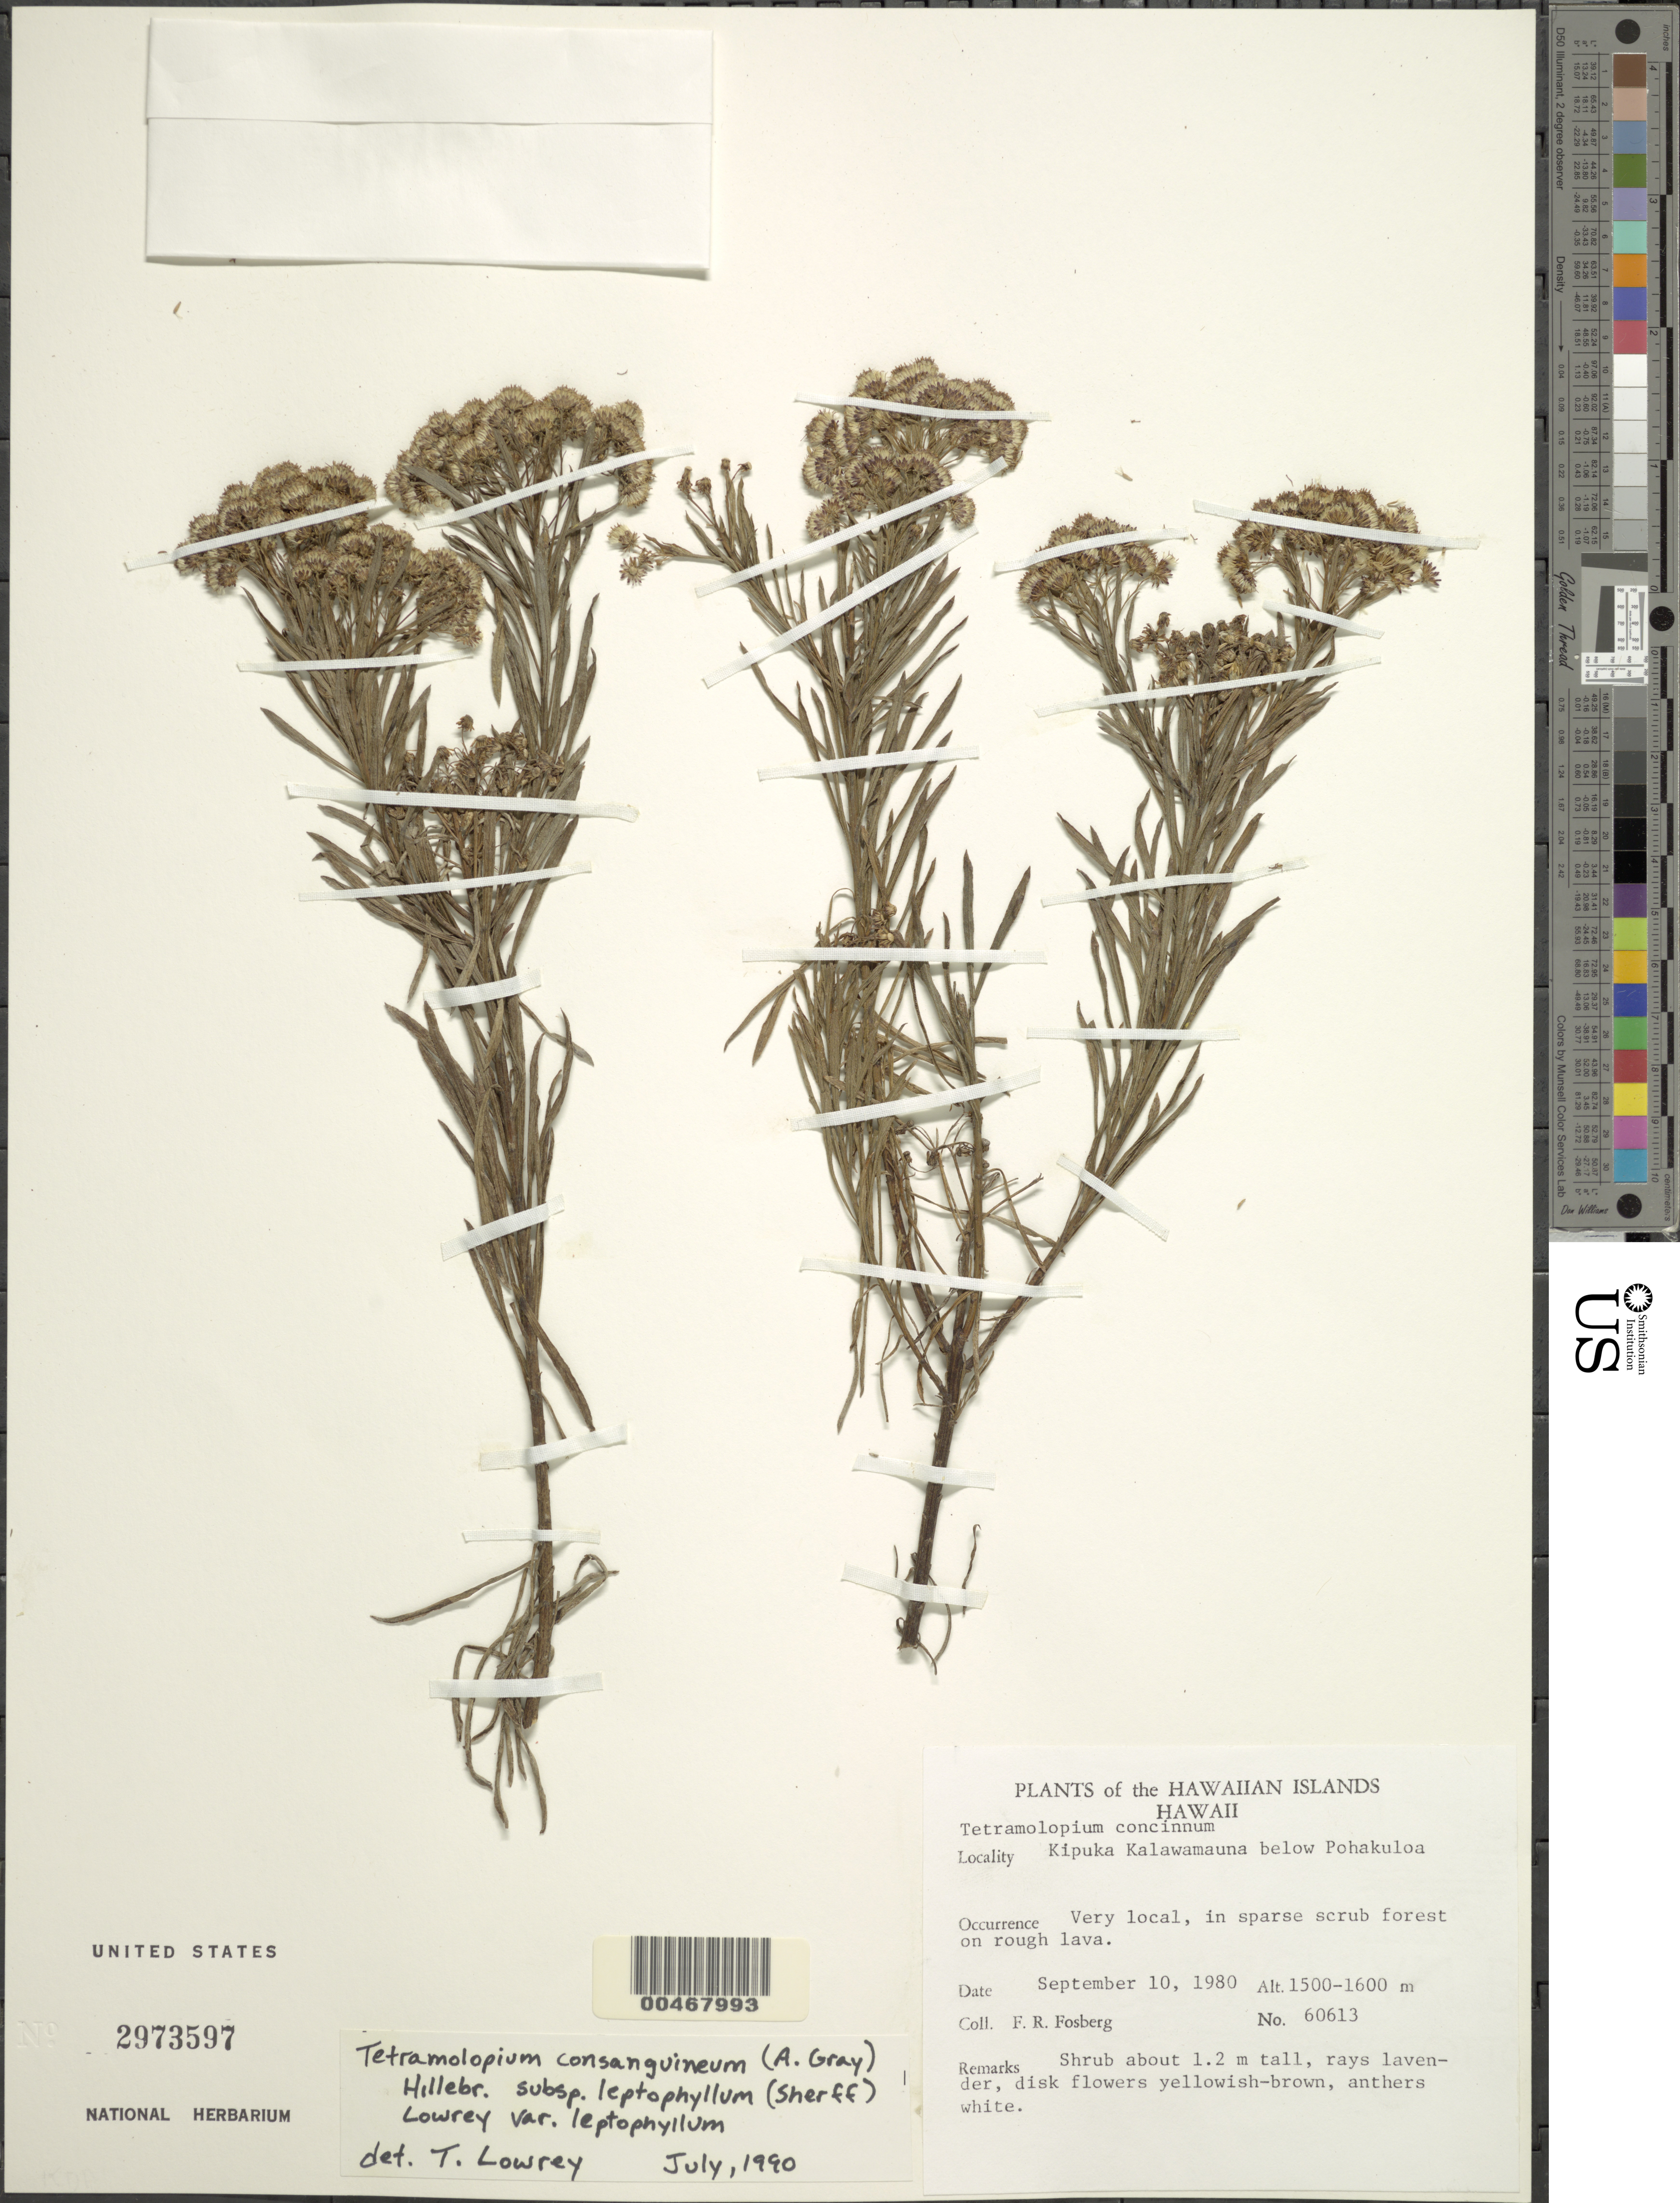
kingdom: Plantae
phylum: Tracheophyta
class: Magnoliopsida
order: Asterales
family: Asteraceae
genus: Tetramolopium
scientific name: Tetramolopium consanguineum subsp. leptophyllum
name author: (Sherff) T.K. Lowery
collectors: F. R. Fosberg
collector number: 60613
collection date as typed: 10 Sep 1980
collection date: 1980-09-10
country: United States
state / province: Hawaii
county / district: Hawaii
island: Hawaii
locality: Kipuka Kalawamauna below Pohakuloa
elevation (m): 1500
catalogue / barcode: US 2973597